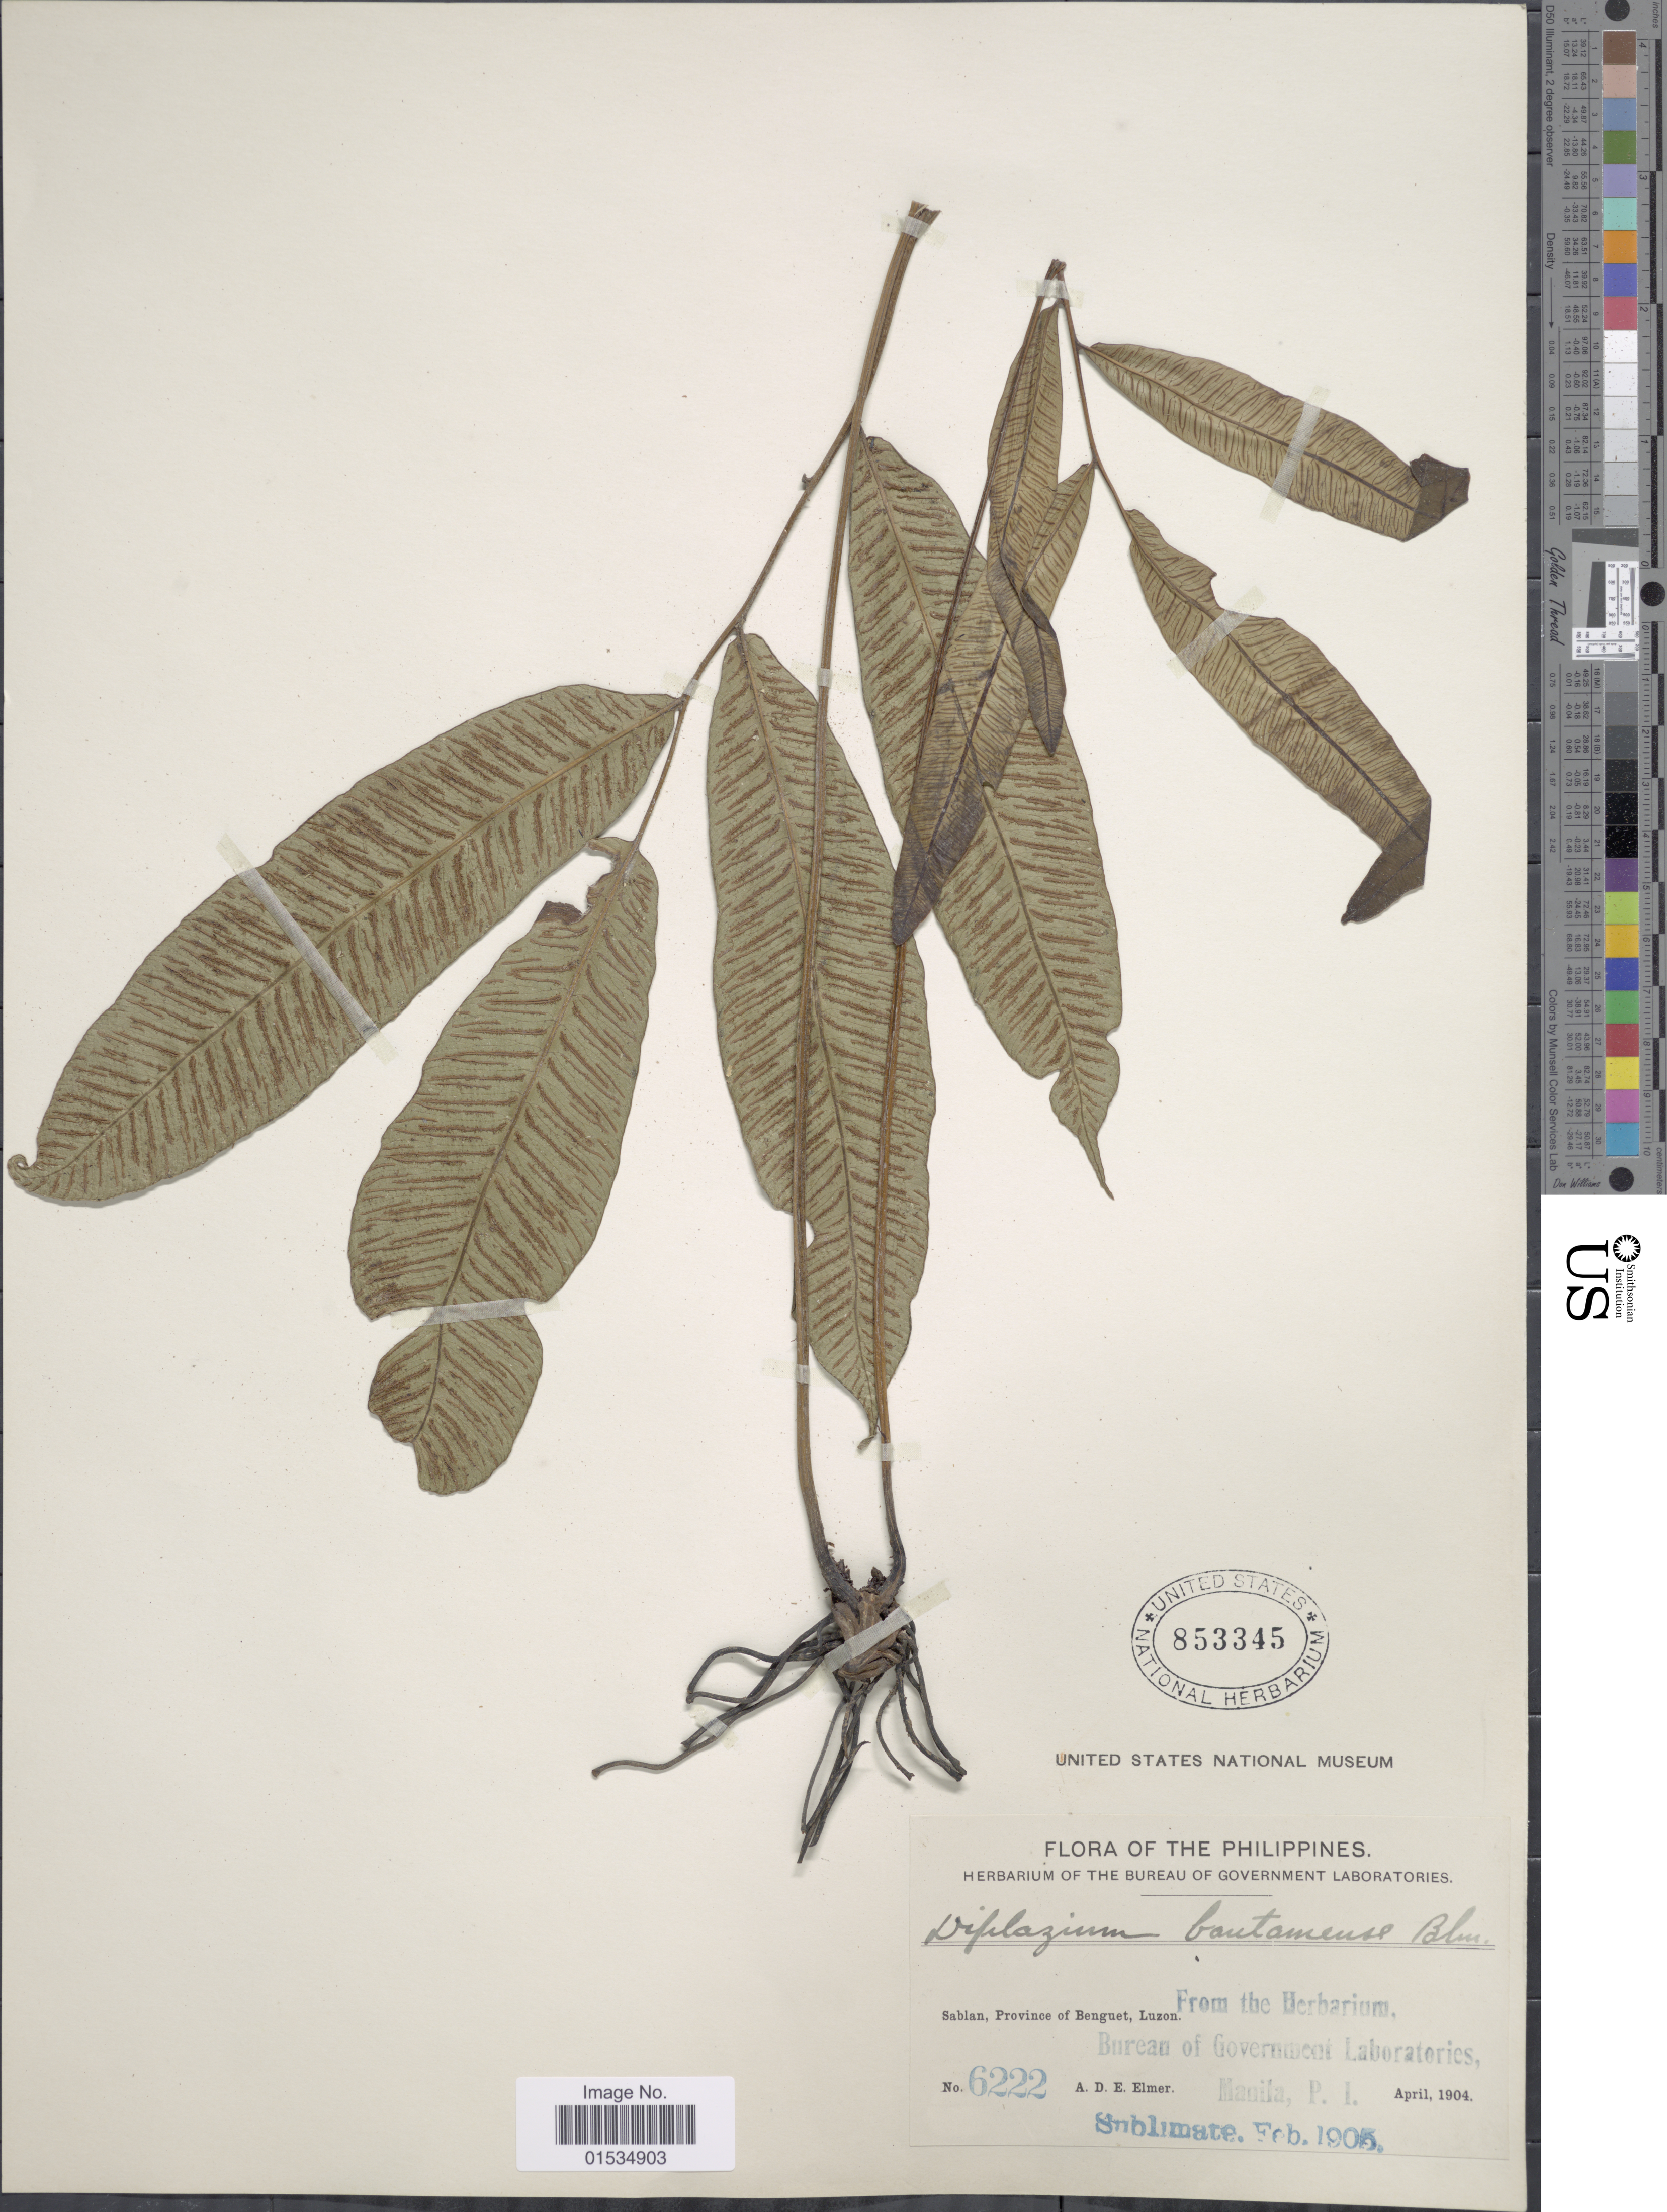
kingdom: Plantae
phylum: Tracheophyta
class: Polypodiopsida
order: Polypodiales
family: Athyriaceae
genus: Diplazium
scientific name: Diplazium fraxinifolium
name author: C. Presl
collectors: A. D. E. Elmer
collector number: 6222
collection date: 1904-04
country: Philippines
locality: Sablan, Province of Benguet, Luzon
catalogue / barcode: US 853345